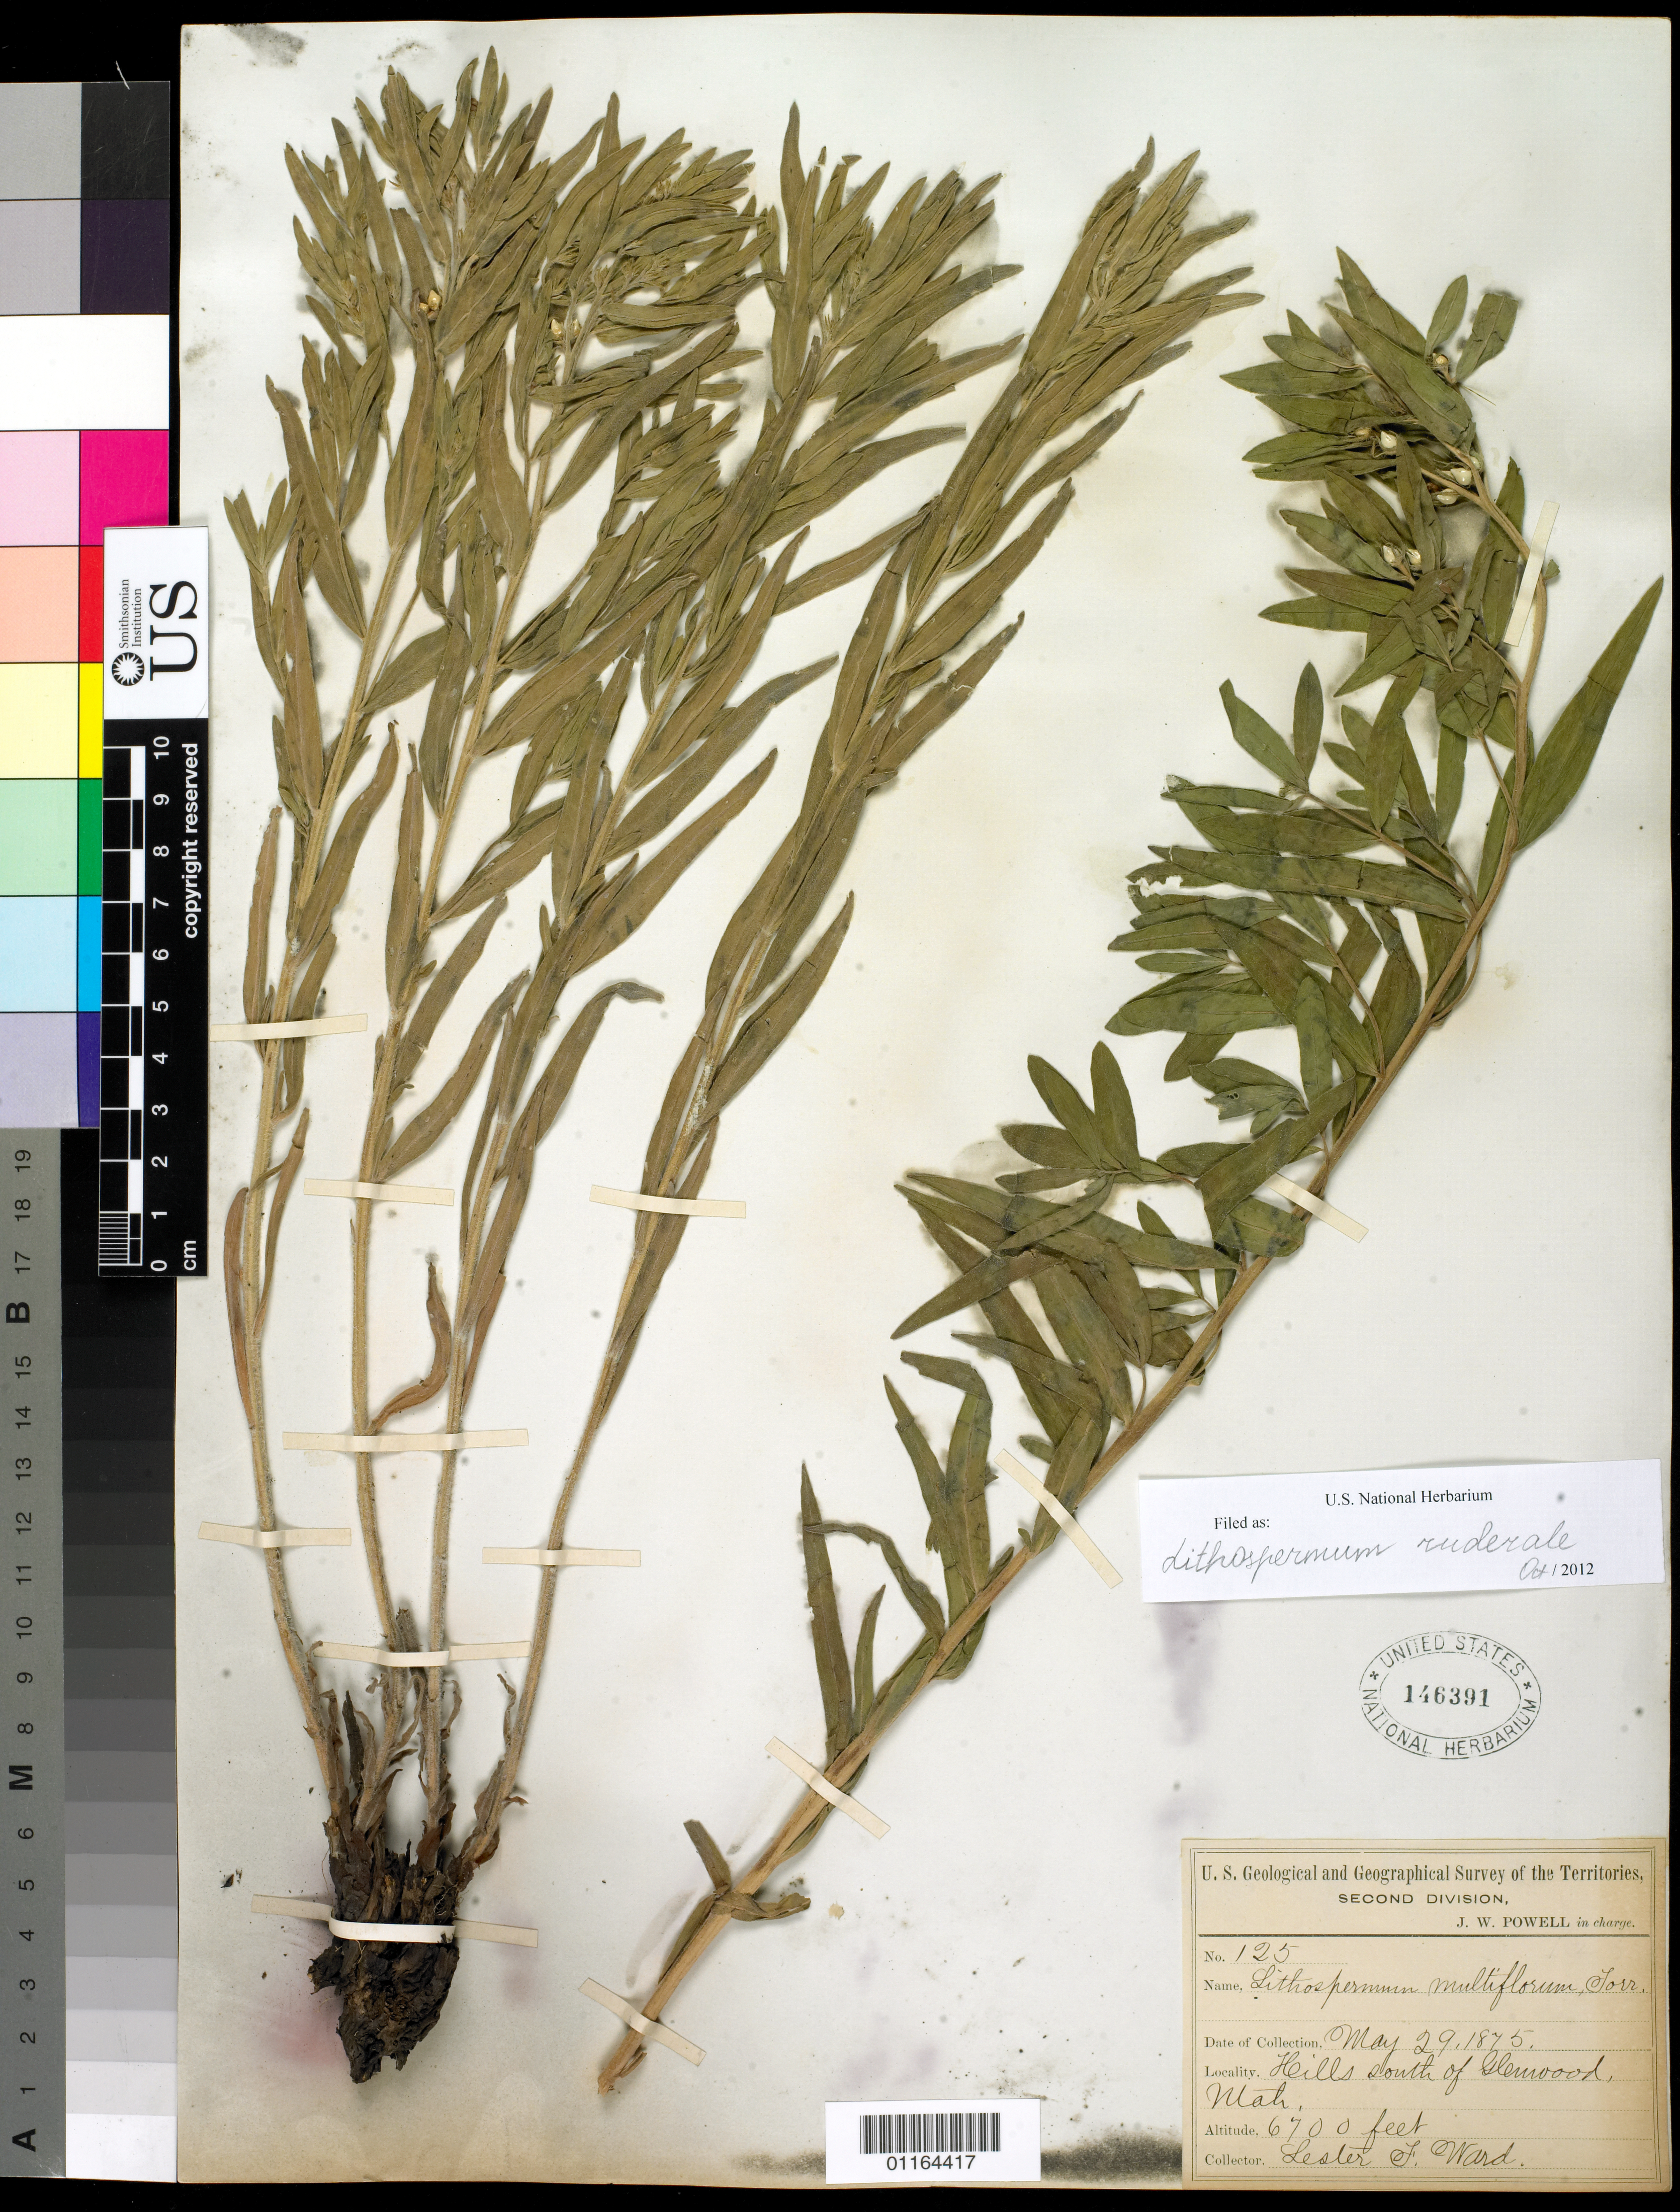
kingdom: Plantae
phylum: Tracheophyta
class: Magnoliopsida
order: Boraginales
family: Boraginaceae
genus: Lithospermum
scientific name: Lithospermum ruderale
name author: Douglas ex Lehm.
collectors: L. F. Ward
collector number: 125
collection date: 1875-05-29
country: United States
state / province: Utah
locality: Hills south of Glenwood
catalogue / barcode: US 146391